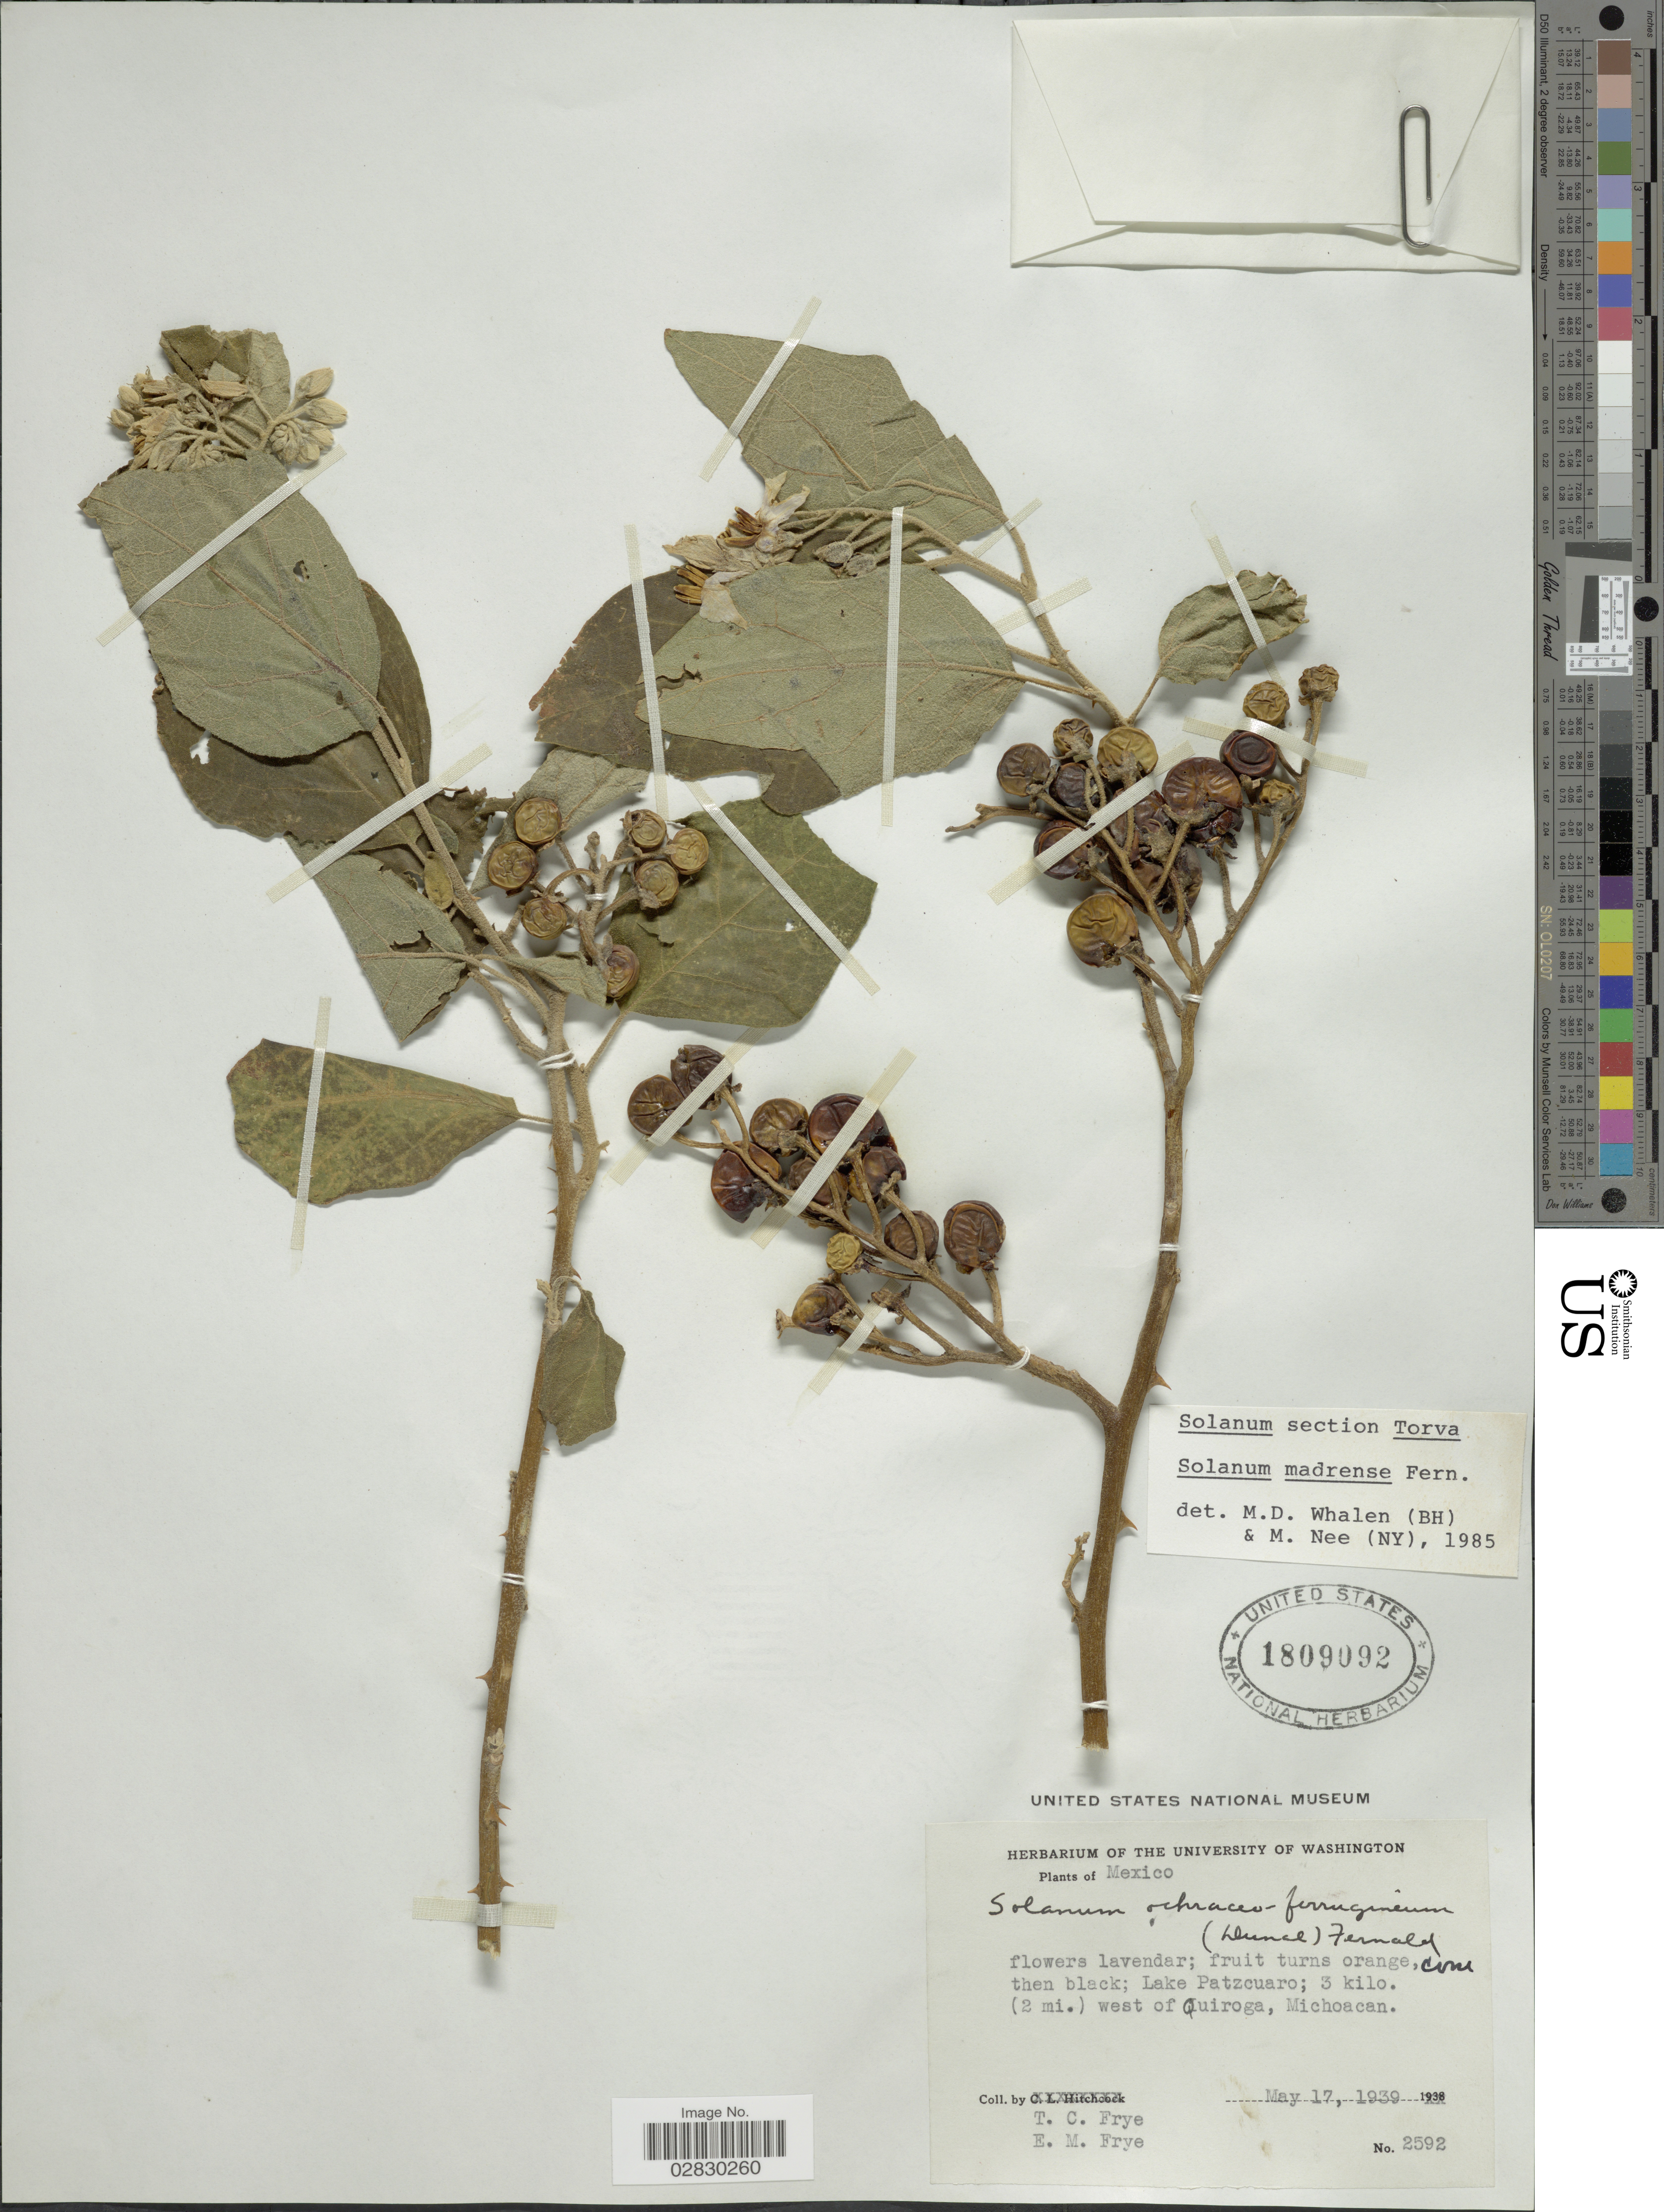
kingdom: Plantae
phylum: Tracheophyta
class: Magnoliopsida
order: Solanales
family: Solanaceae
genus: Solanum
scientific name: Solanum madrense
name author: Fernald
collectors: T. C. Frye & E. Frye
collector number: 2592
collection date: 1939-05-17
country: Mexico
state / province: Michoacán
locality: Lake Patzcuaro; 3 kilo. (2 mi.) west of Quiroga.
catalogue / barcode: US 1809092